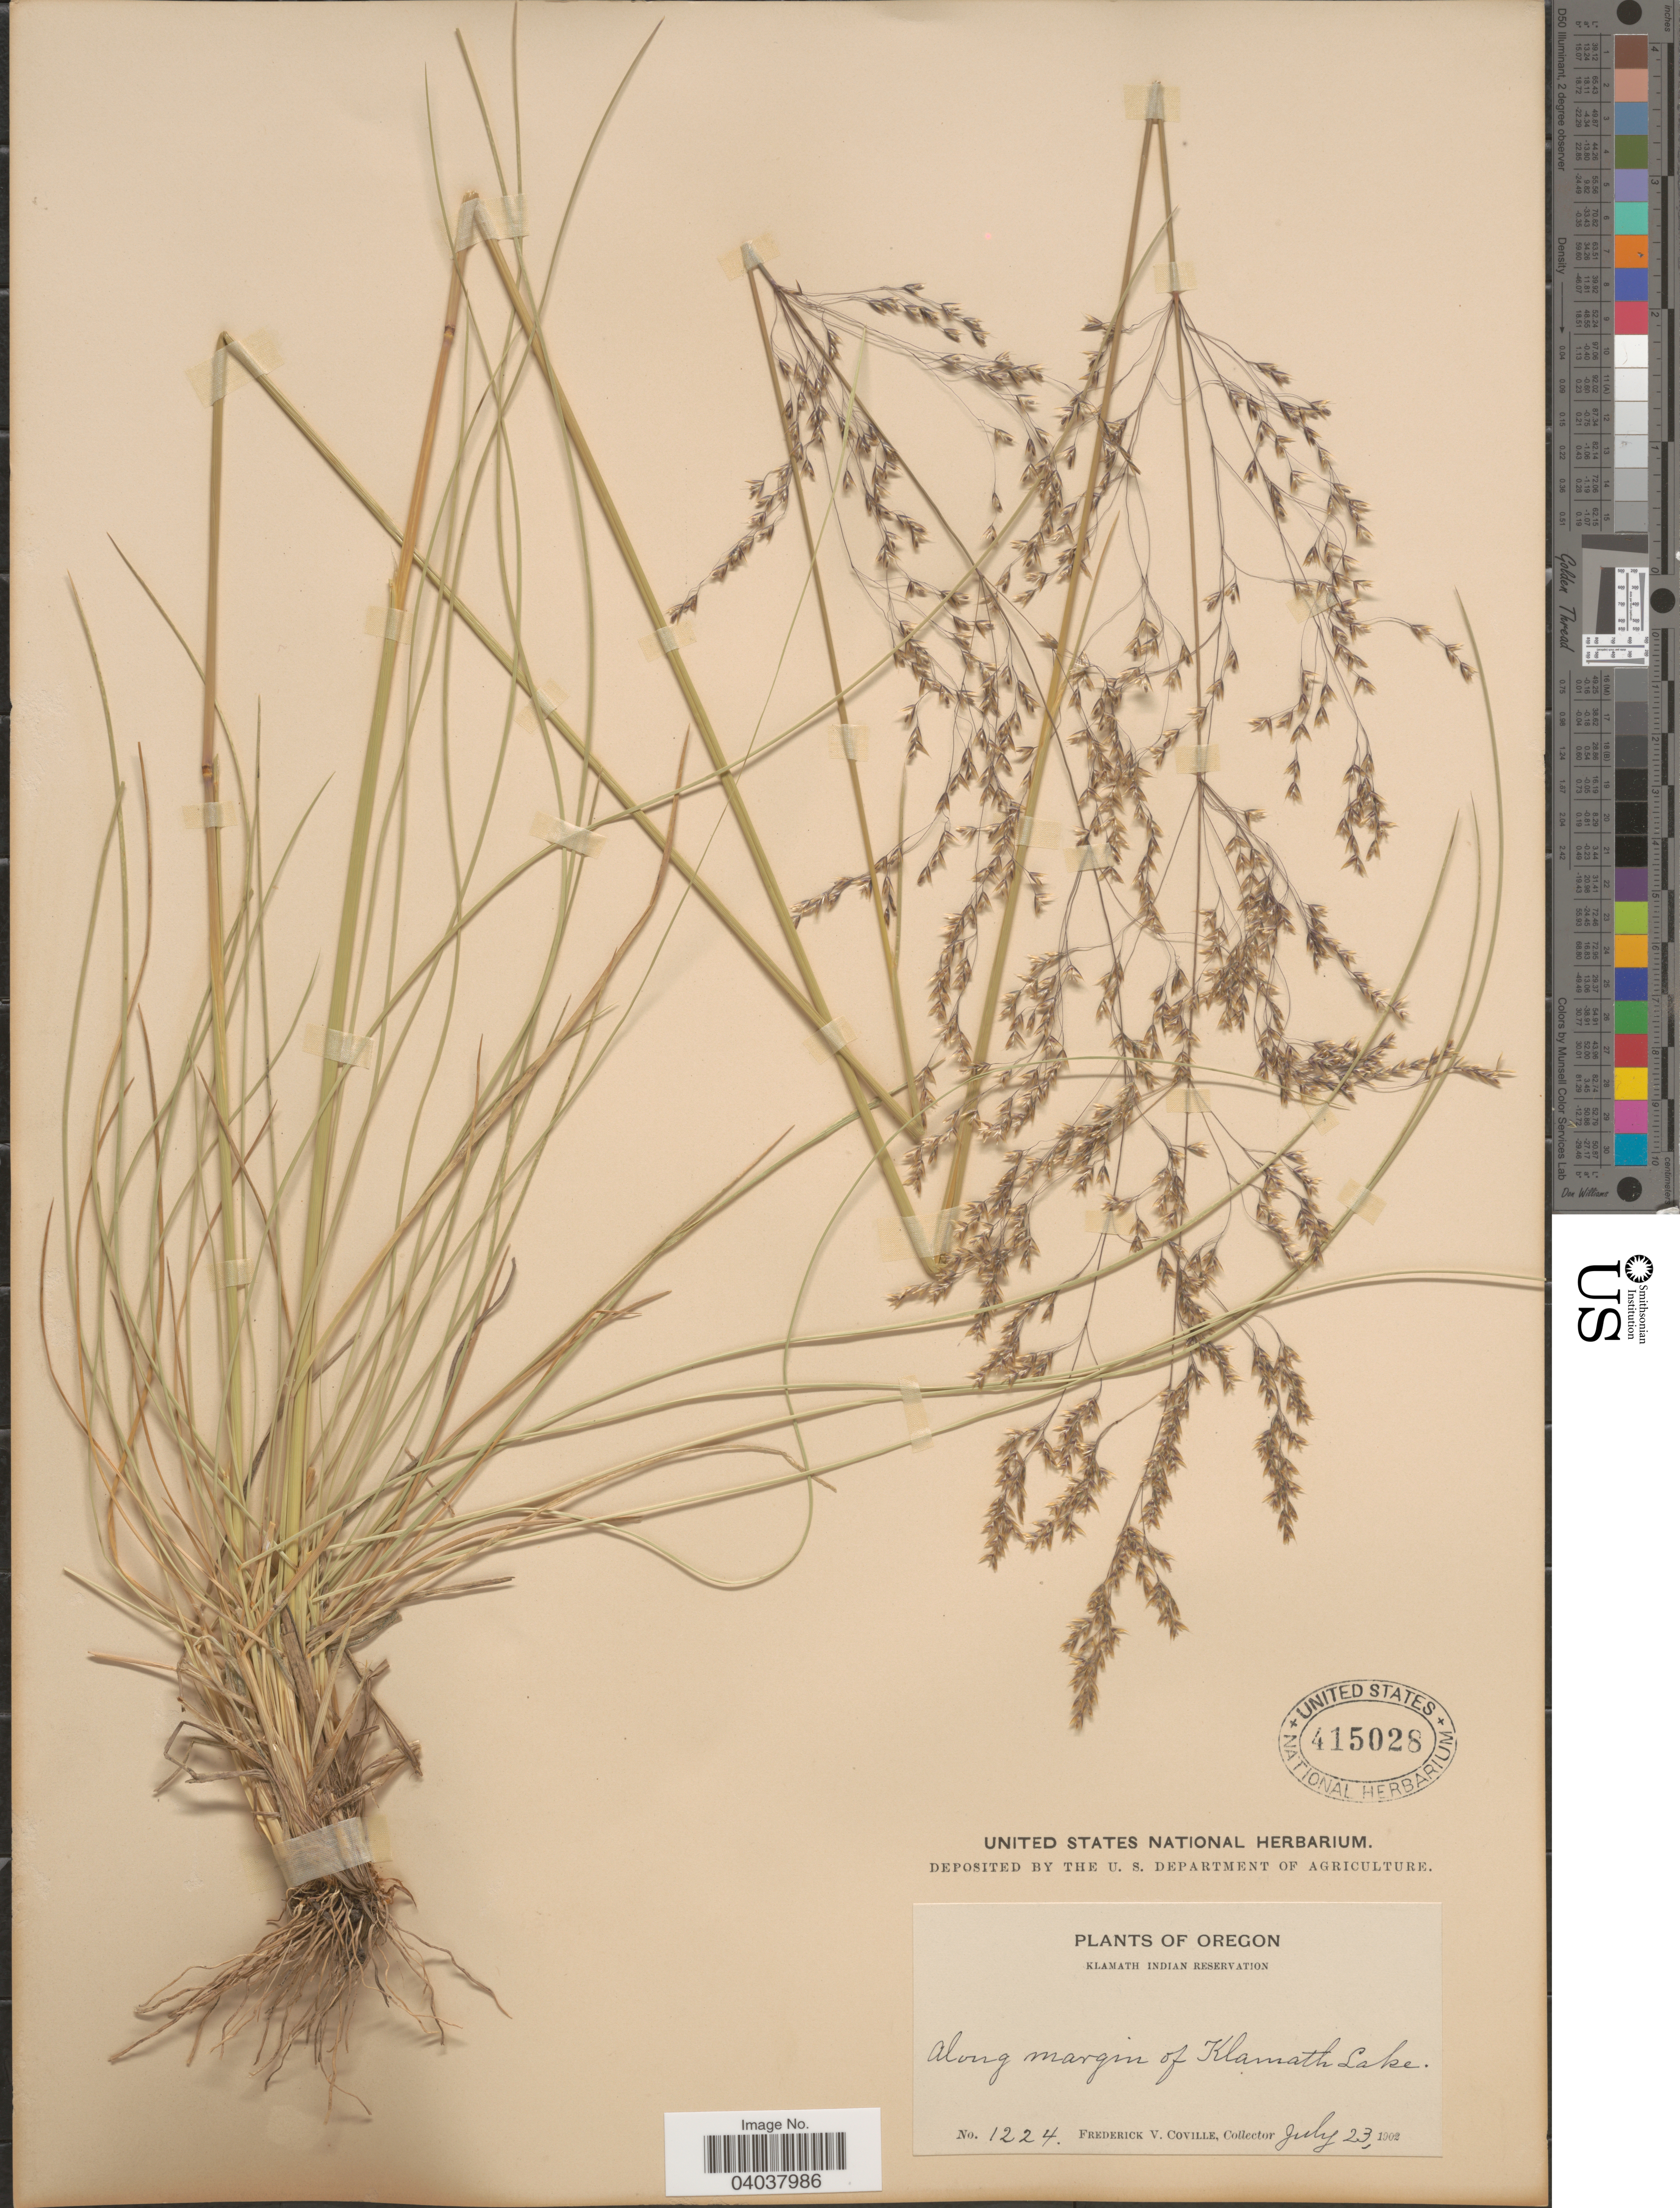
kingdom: Plantae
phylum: Tracheophyta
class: Liliopsida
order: Poales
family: Poaceae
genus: Deschampsia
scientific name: Deschampsia cespitosa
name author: (L.) P. Beauv.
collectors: F. V. Coville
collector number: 1224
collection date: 1902-07-23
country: United States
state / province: Oregon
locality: Klamath Indian Reservation. Along margin of Klamath Lake.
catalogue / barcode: US 415028